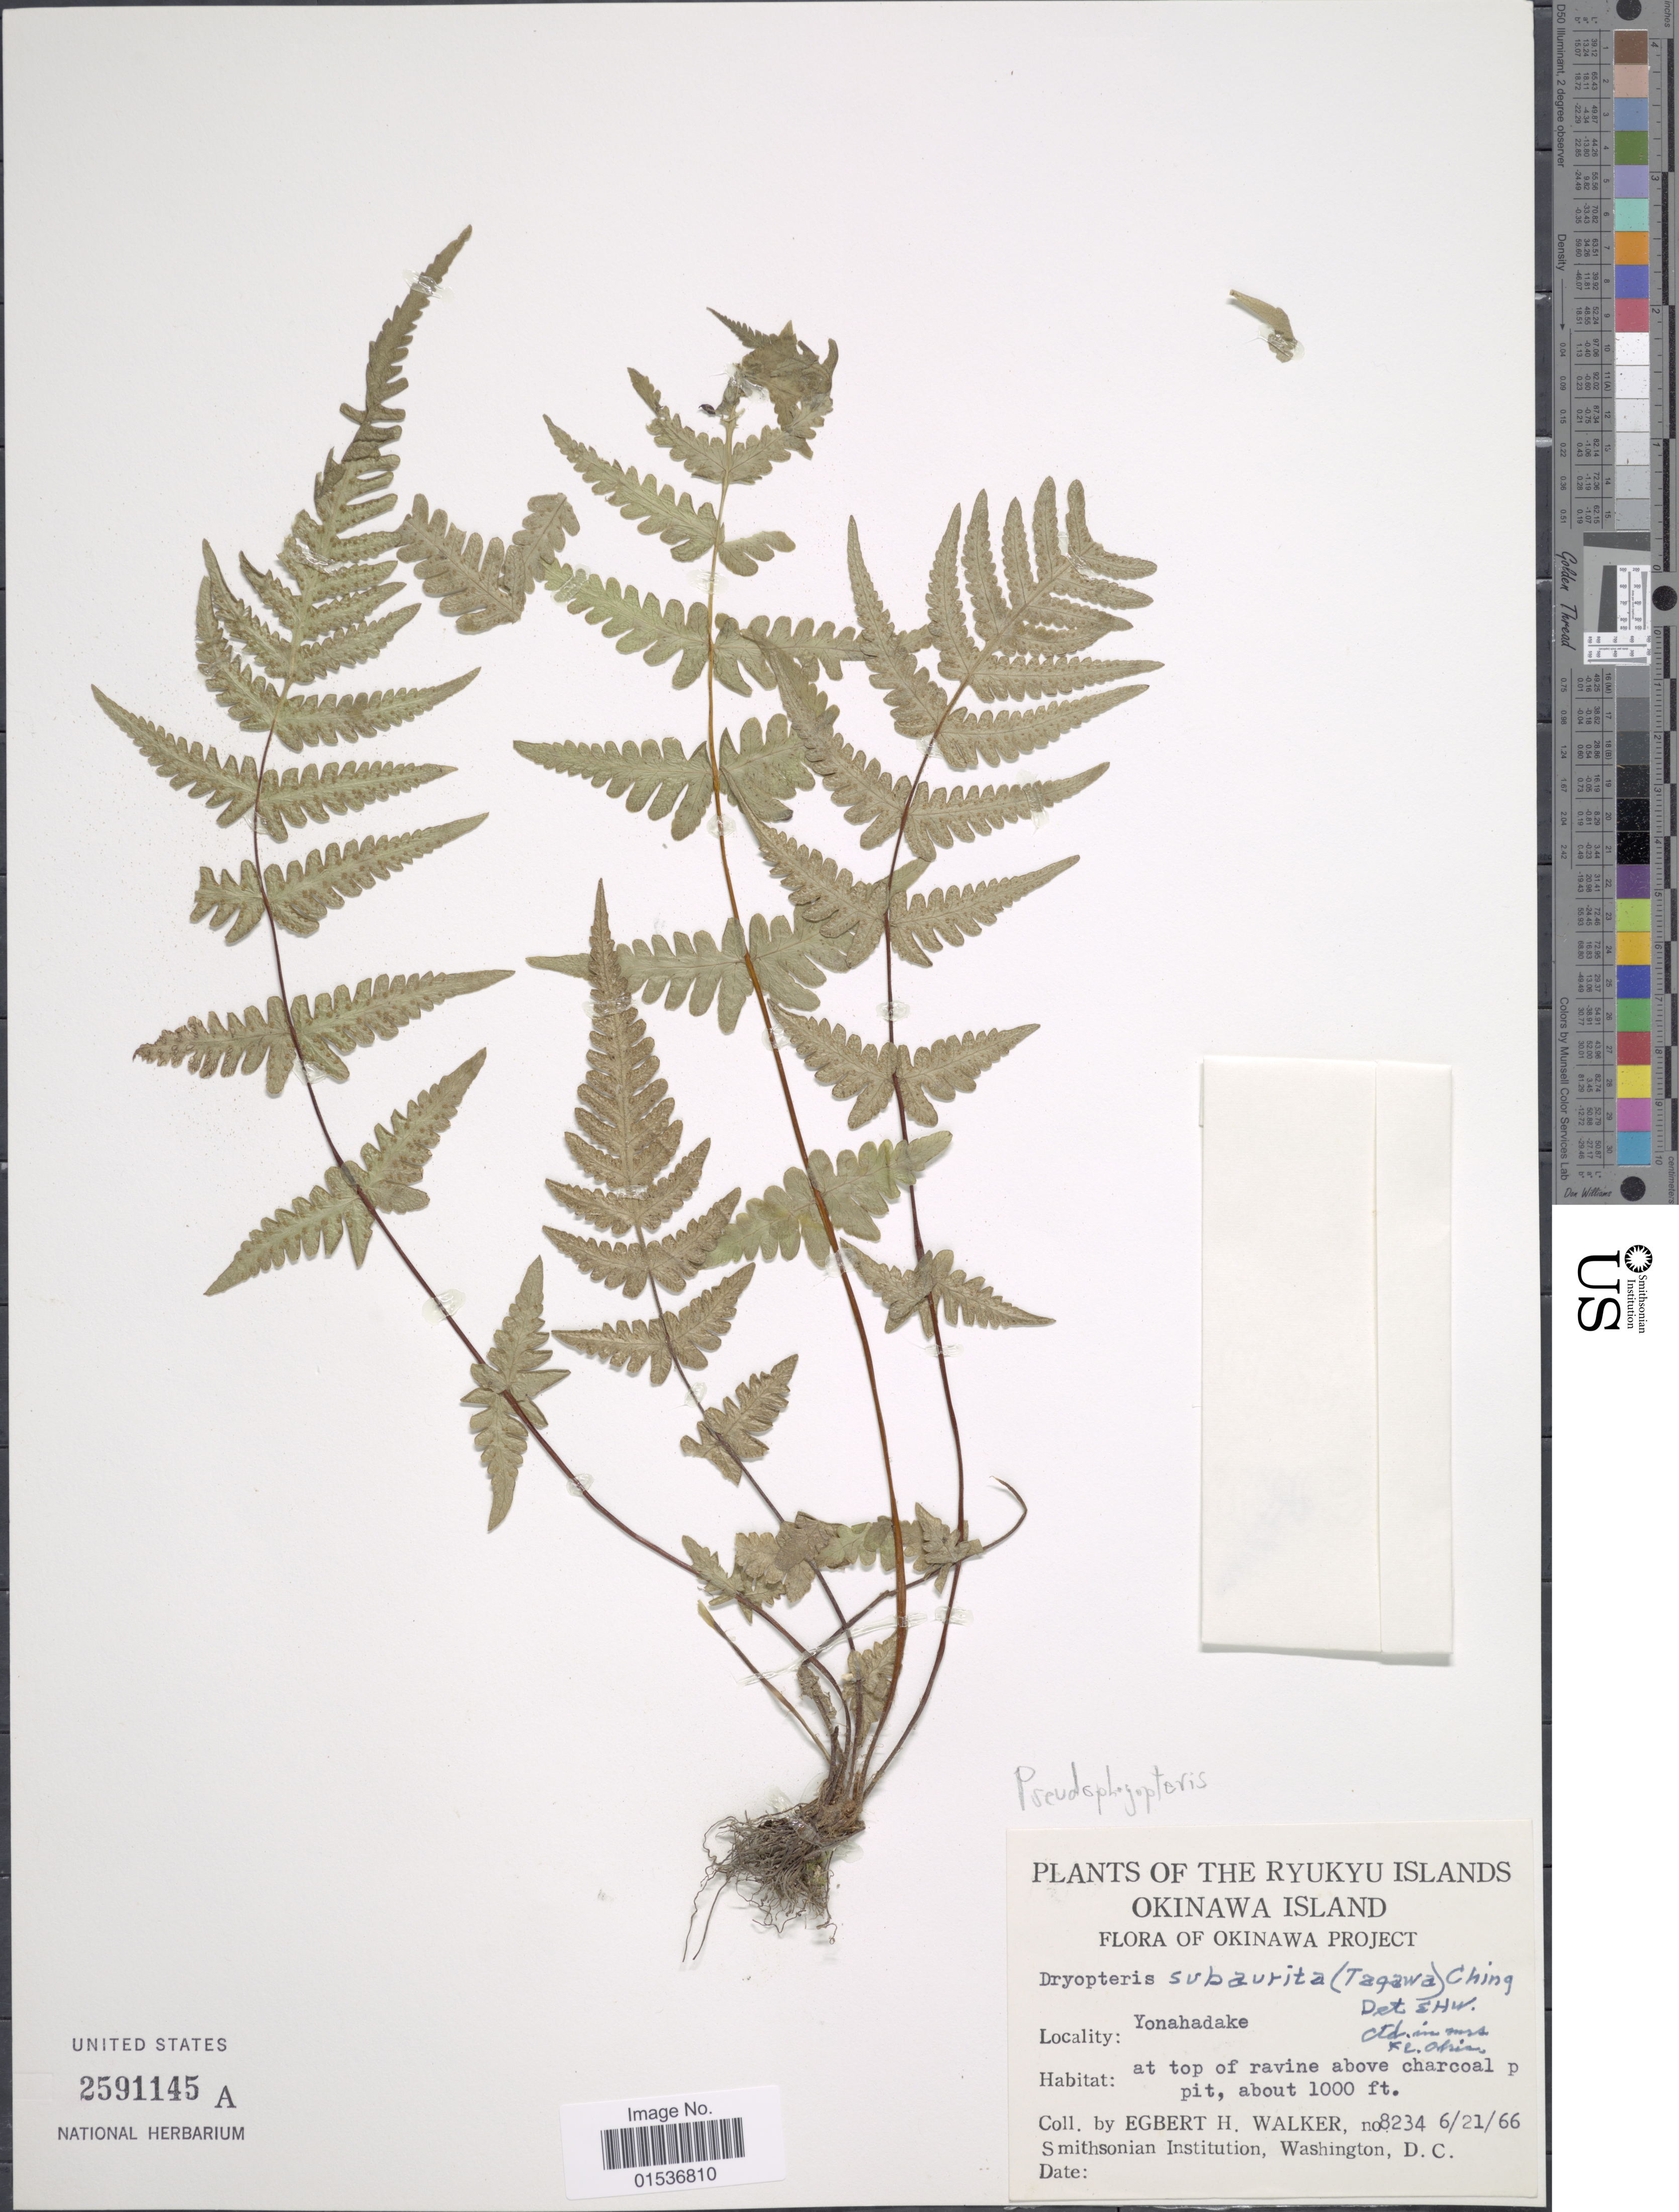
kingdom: Plantae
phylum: Tracheophyta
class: Polypodiopsida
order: Polypodiales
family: Thelypteridaceae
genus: Pseudophegopteris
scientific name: Pseudophegopteris subaurita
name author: (Tagawa) Ching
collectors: E. H. Walker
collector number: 8234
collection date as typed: Transcribed d/m/y: 21/6/66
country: Japan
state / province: Okinawa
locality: Ryukyu Islands, Okinawa Islands. Yonahadake.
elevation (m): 305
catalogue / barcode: US 2591145A